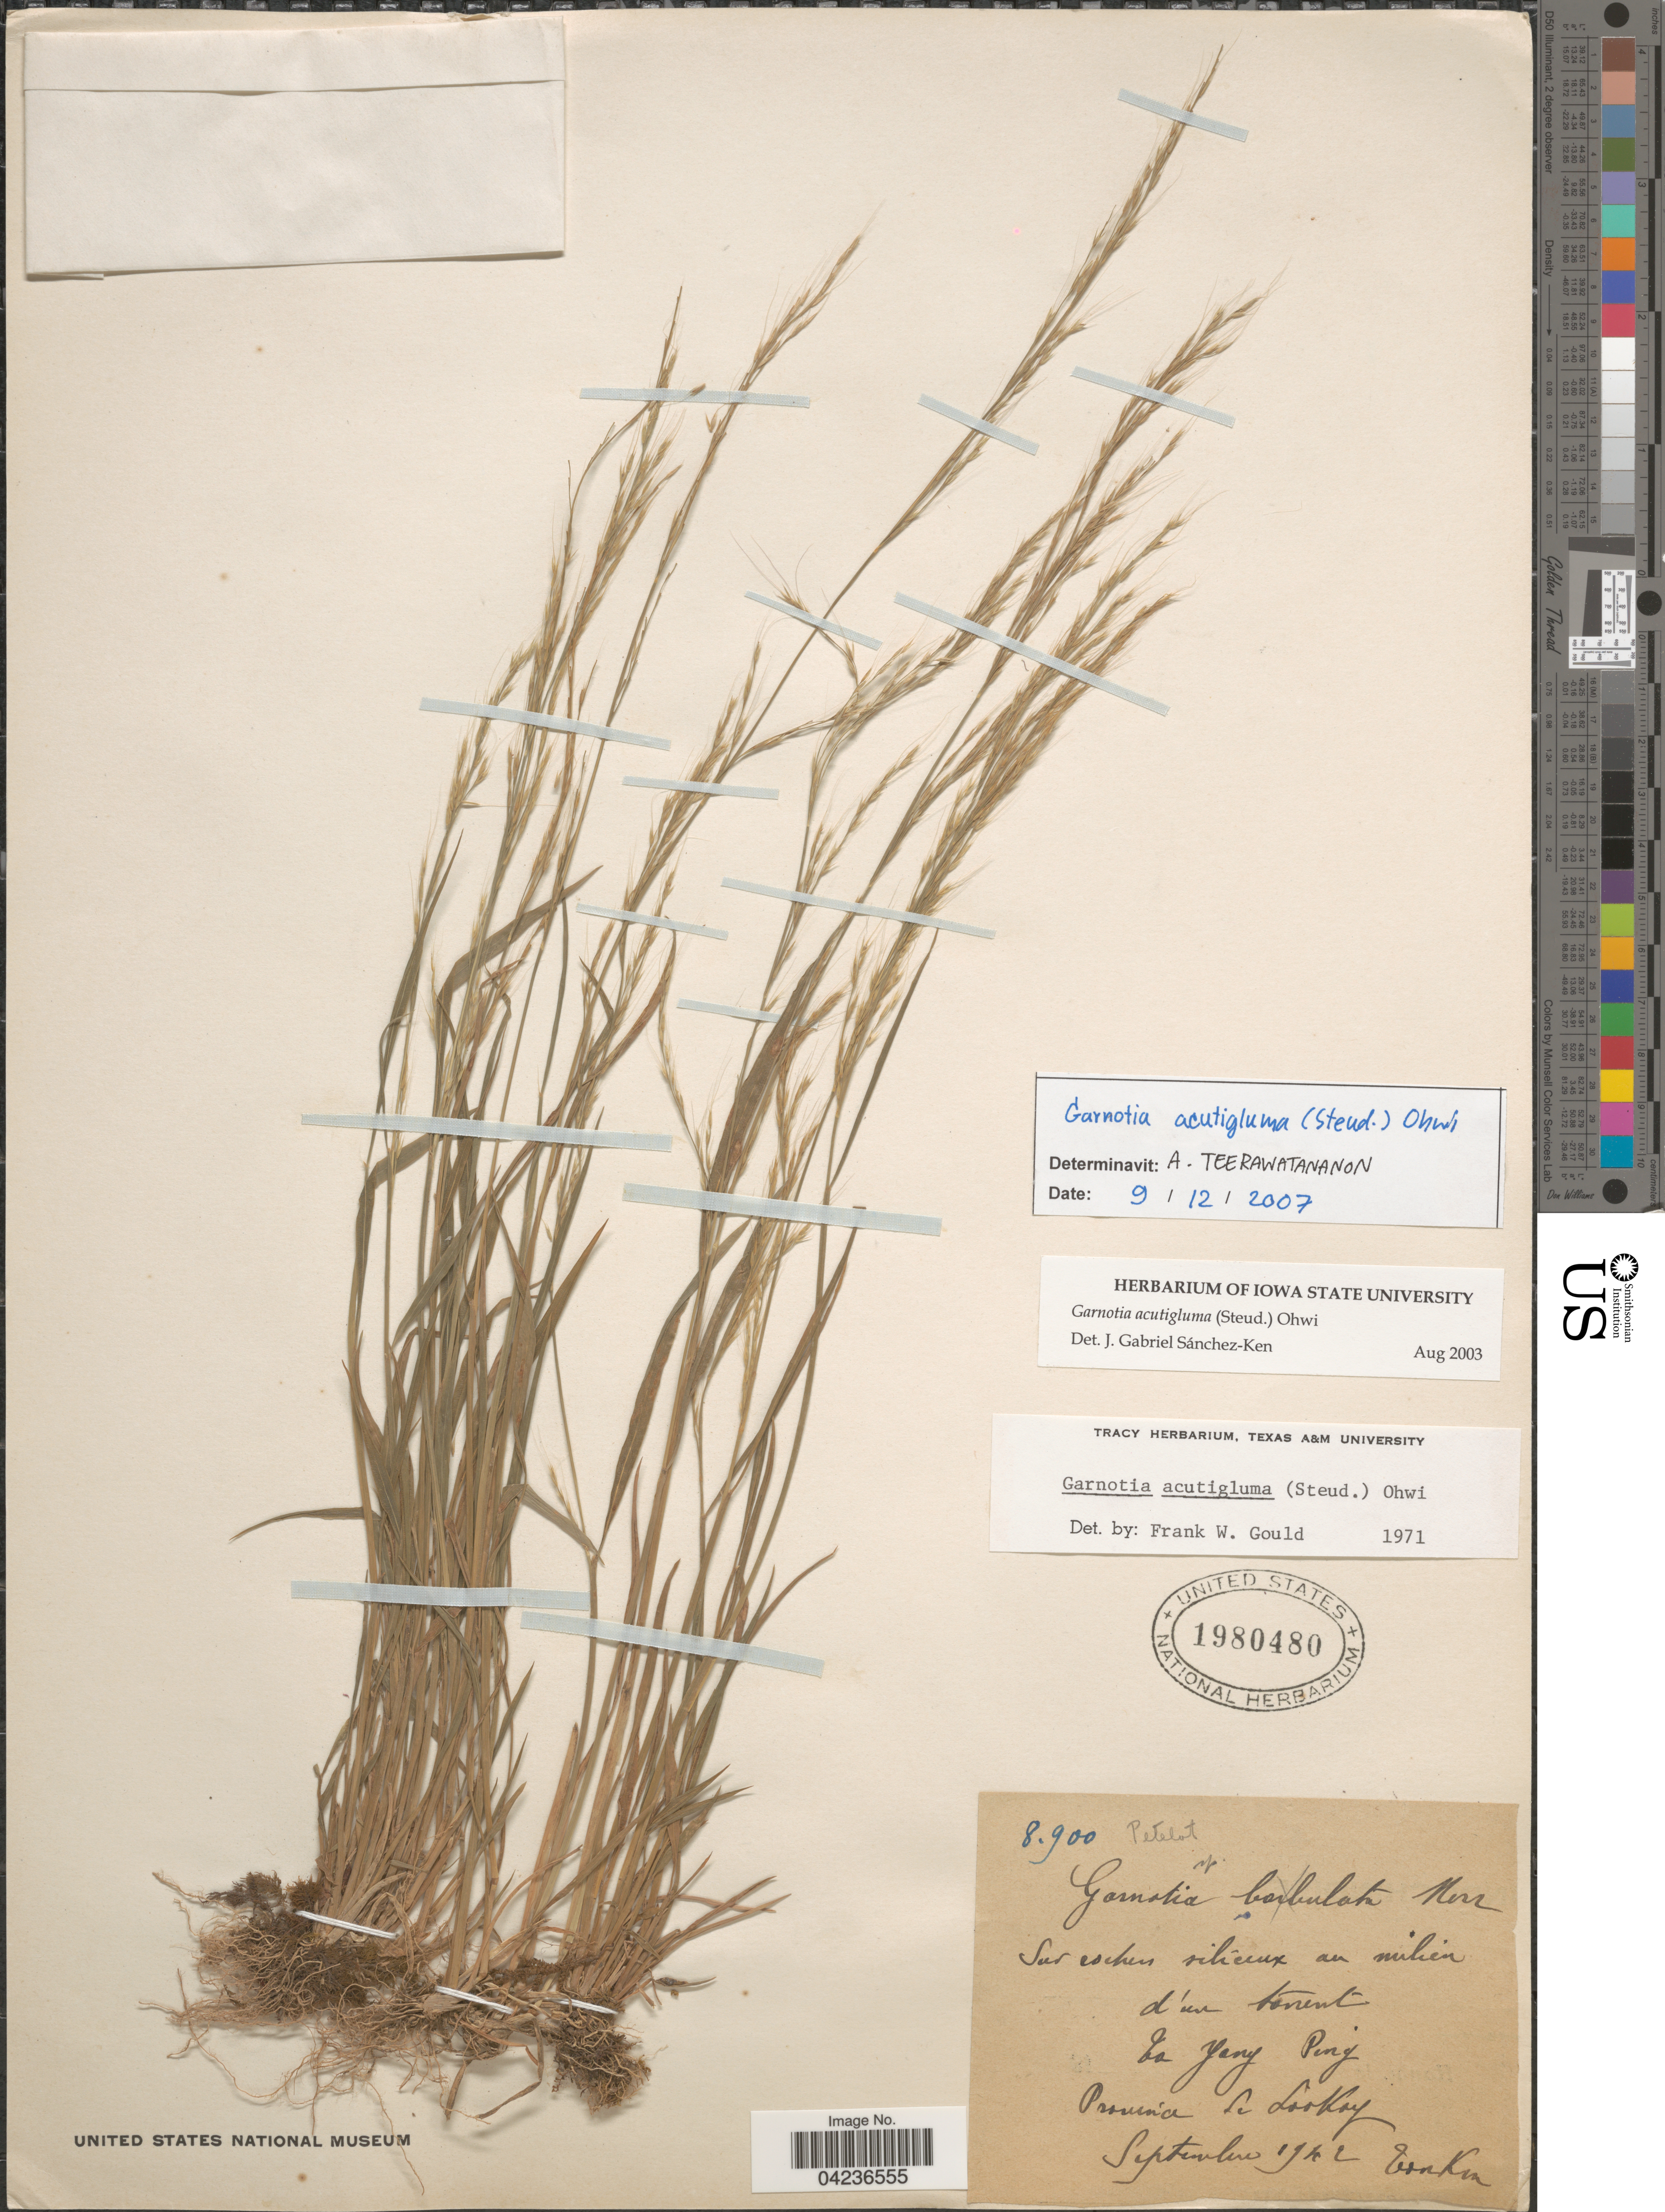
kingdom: Plantae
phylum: Tracheophyta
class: Liliopsida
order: Poales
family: Poaceae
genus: Garnotia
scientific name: Garnotia acutigluma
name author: (Steud.) Ohwi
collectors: Pételot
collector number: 8900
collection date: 1942-09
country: Vietnam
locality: Ta Yany Ping, Province de Lao Kay. Tonkin.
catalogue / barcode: US 1980480